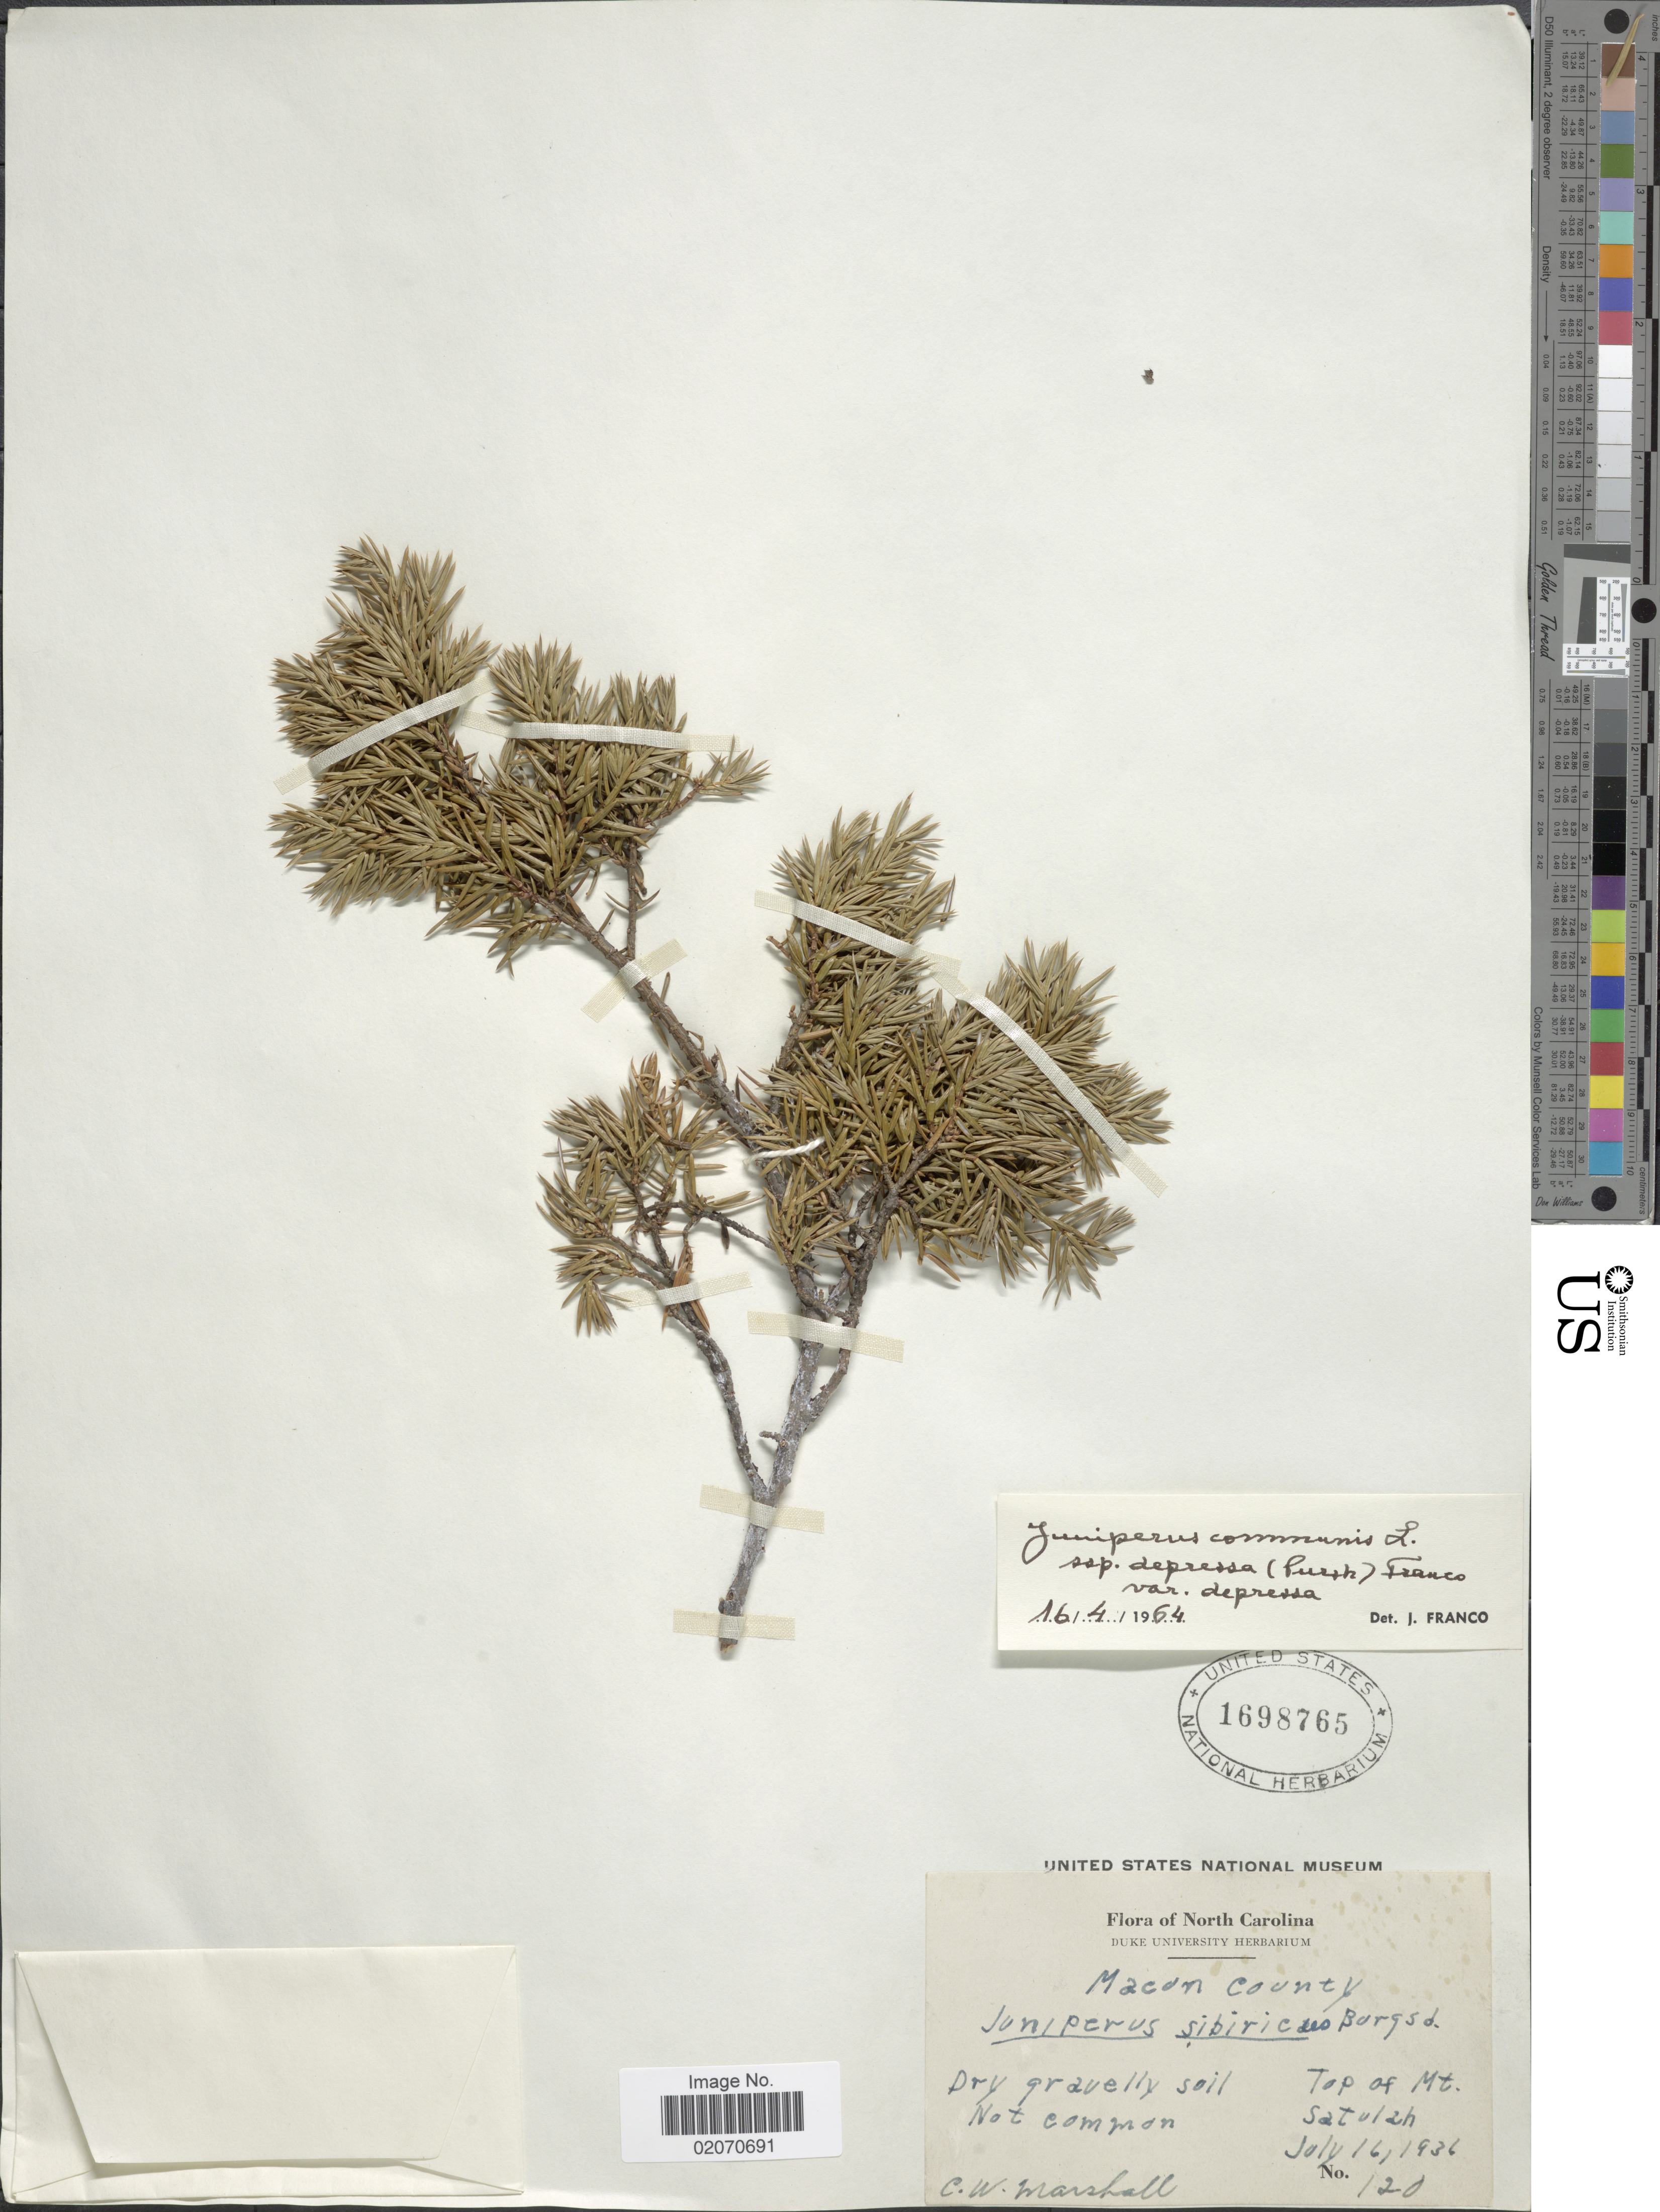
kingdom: Plantae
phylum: Tracheophyta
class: Pinopsida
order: Pinales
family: Cupressaceae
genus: Juniperus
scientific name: Juniperus communis var. depressa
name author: Pursh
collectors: C. Marshall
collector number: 120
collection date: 1936-07-16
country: United States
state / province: North Carolina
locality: Top of Mt. Satulah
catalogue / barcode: US 1698765